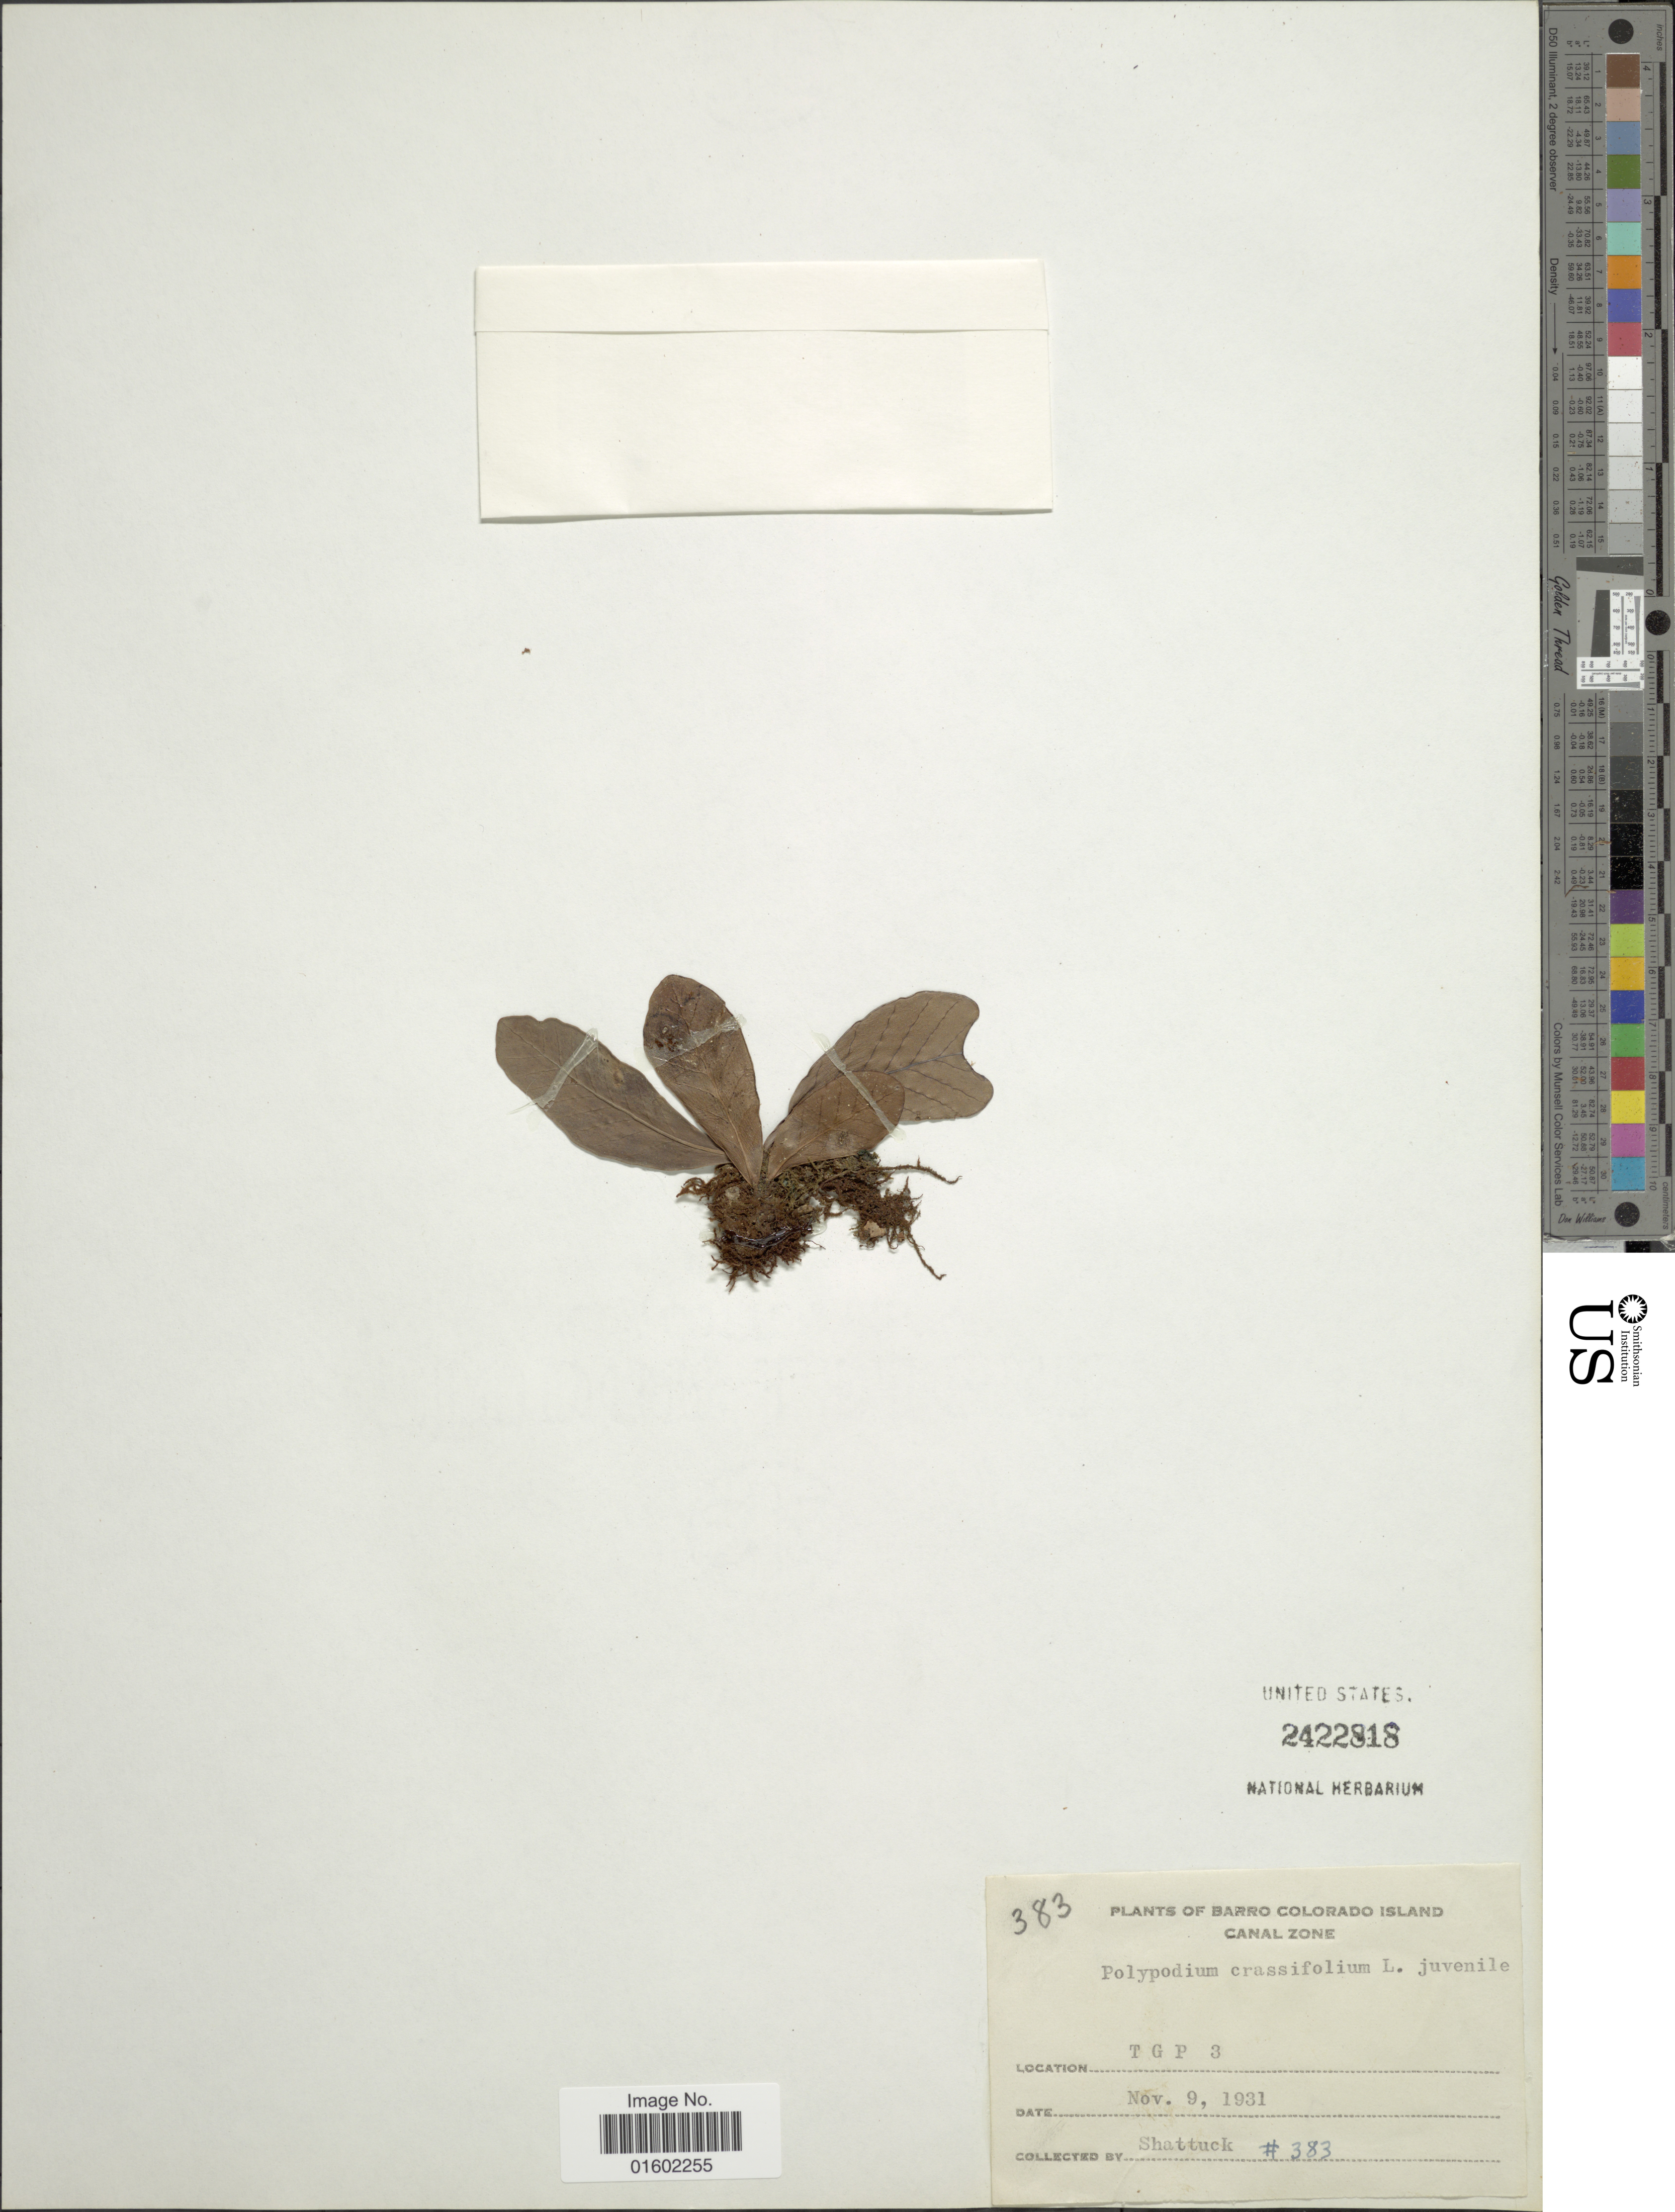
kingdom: Plantae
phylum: Tracheophyta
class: Polypodiopsida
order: Polypodiales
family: Polypodiaceae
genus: Niphidium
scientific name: Niphidium crassifolium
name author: (L.) Lellinger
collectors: Shattuck, --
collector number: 383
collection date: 1931-11-09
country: Panama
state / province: Panamá Oeste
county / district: Canal Zone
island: Barro Colorado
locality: Barro Colorado Island, Canal Zone, TGP 3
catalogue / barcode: US 2422818